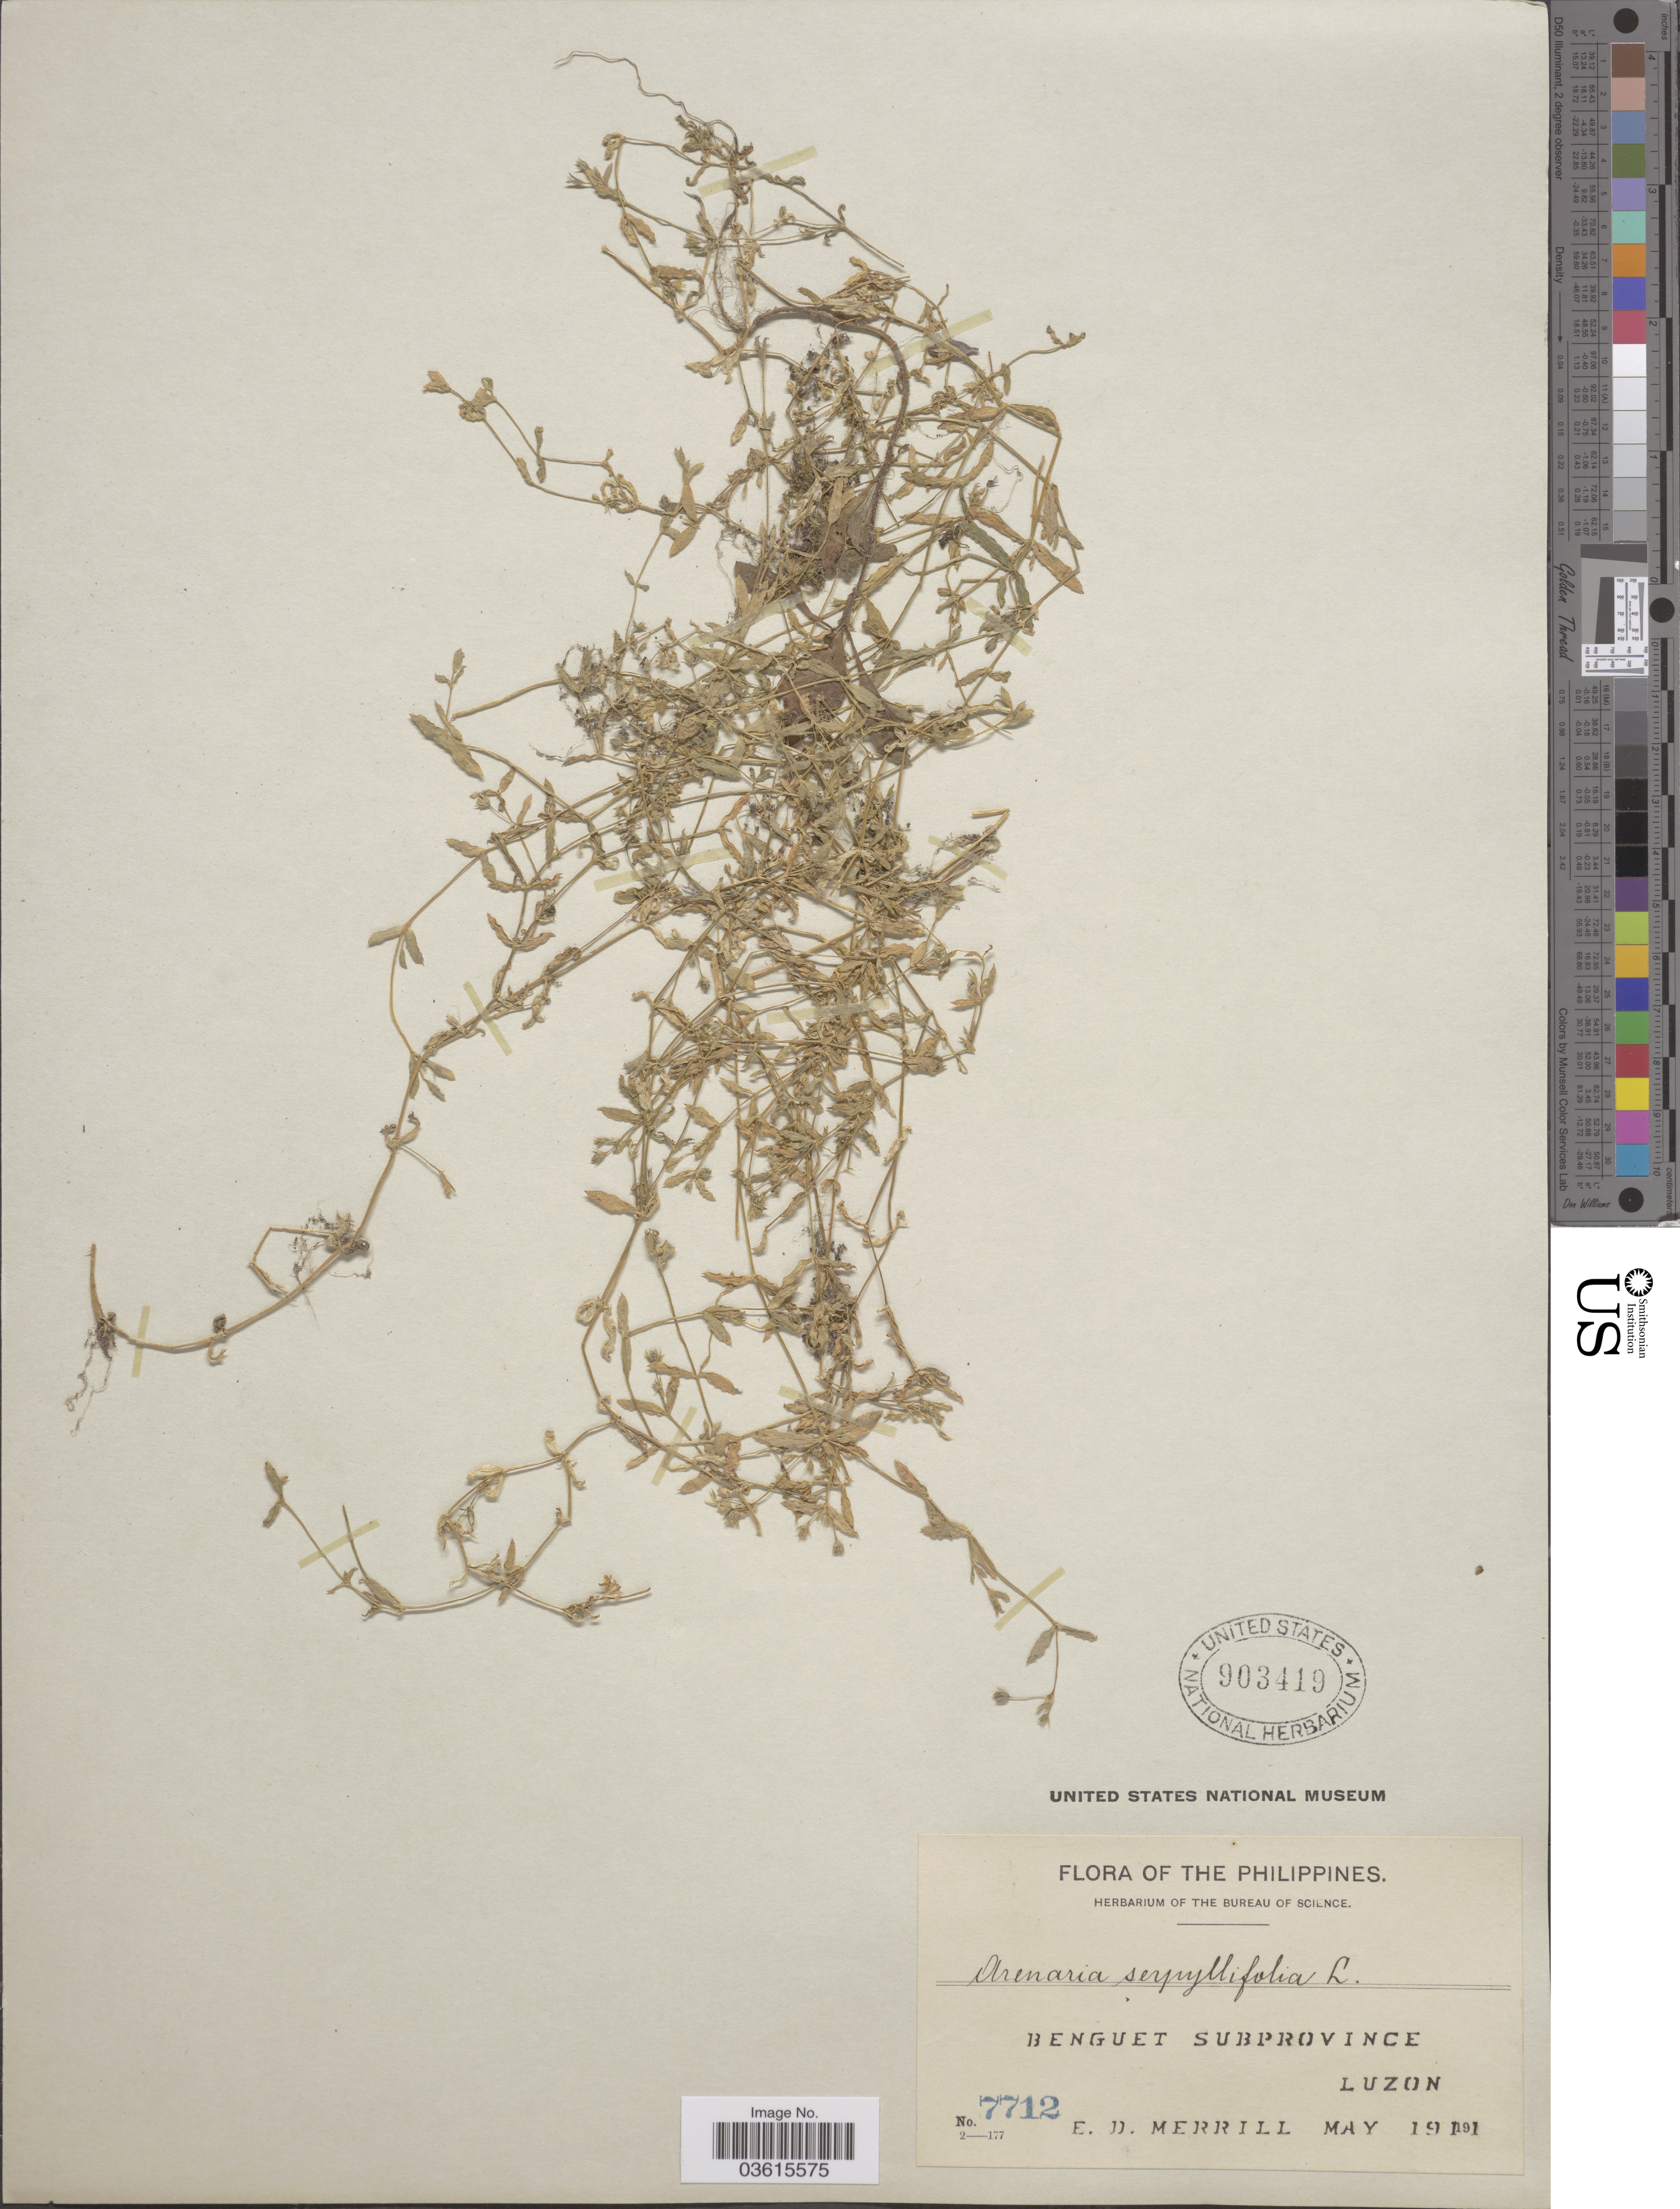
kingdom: Plantae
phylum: Tracheophyta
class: Magnoliopsida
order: Caryophyllales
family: Caryophyllaceae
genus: Arenaria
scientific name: Arenaria serpyllifolia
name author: L.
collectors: E. D. Merrill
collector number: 7712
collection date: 1911-05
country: Philippines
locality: Benguet Subprovince. Luzon.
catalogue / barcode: US 903419